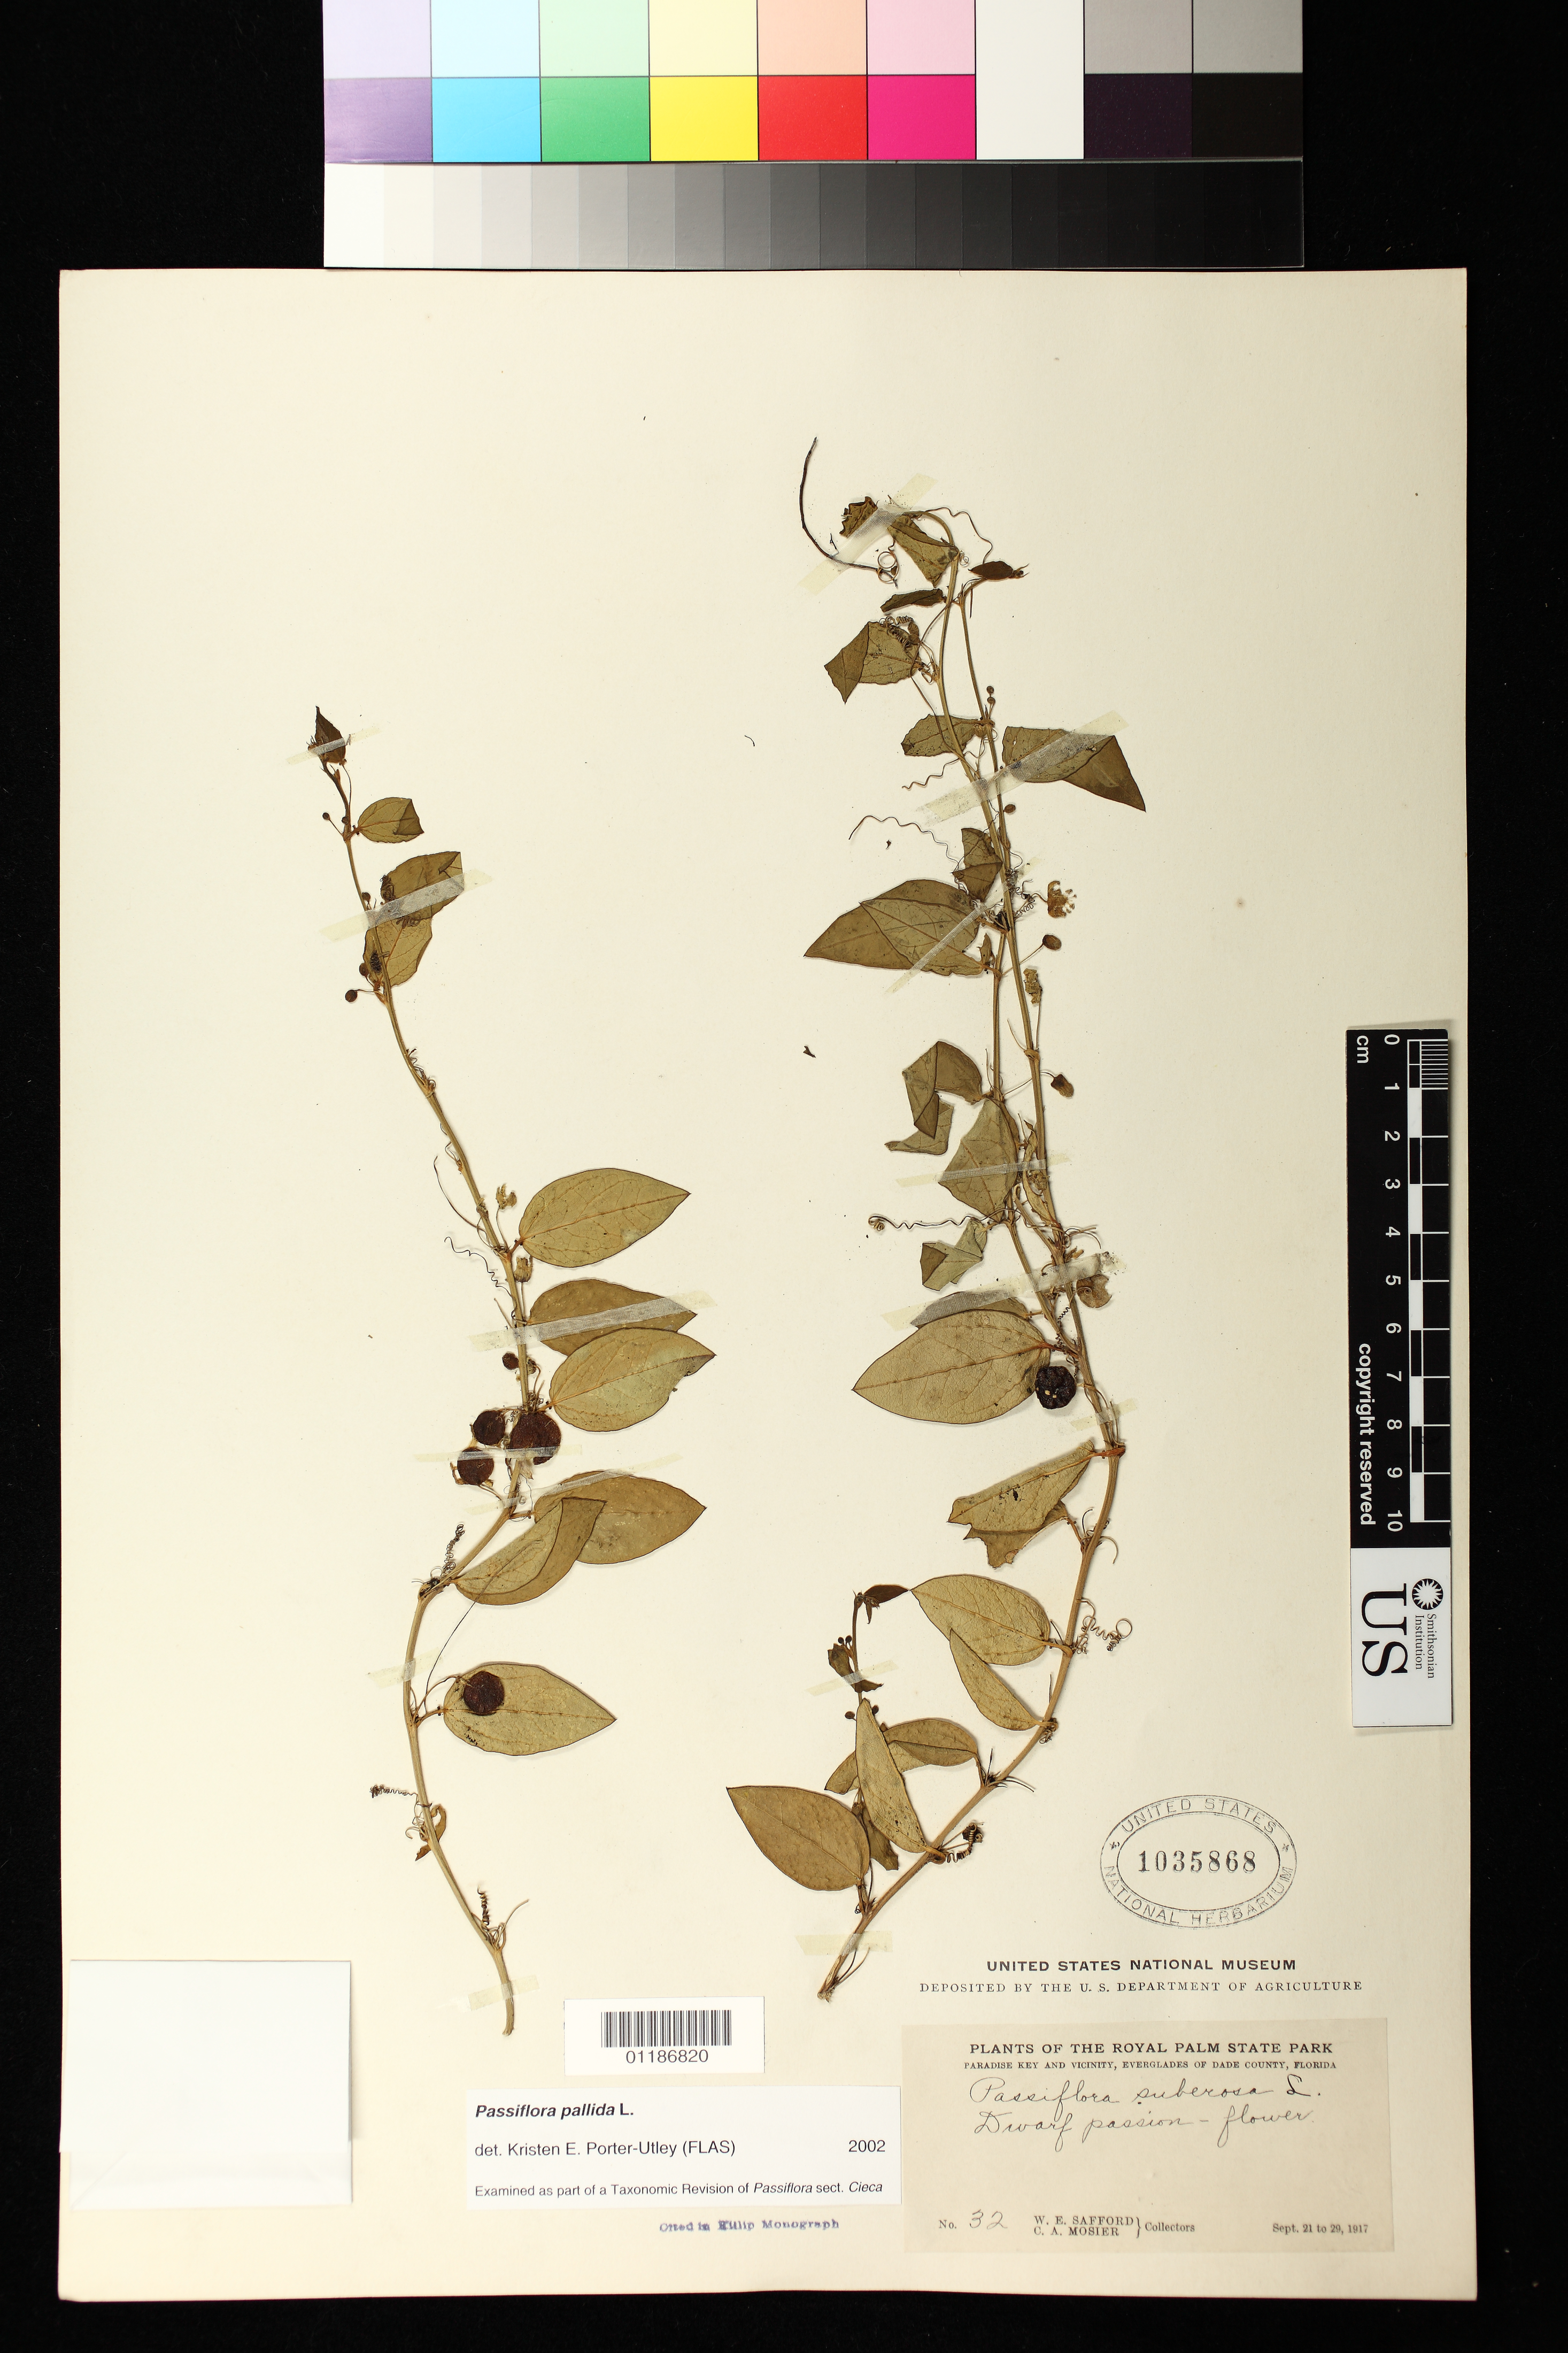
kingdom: Plantae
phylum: Tracheophyta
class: Magnoliopsida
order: Malpighiales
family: Passifloraceae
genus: Passiflora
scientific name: Passiflora pallida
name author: L.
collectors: W. E. Safford & C. A. Mosier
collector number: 32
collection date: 1917-09-21/1917-09-29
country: United States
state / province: Florida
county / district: Dade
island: Paradise Key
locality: Royal Palm State Park, Paradise Key and vicinity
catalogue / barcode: US 1035868